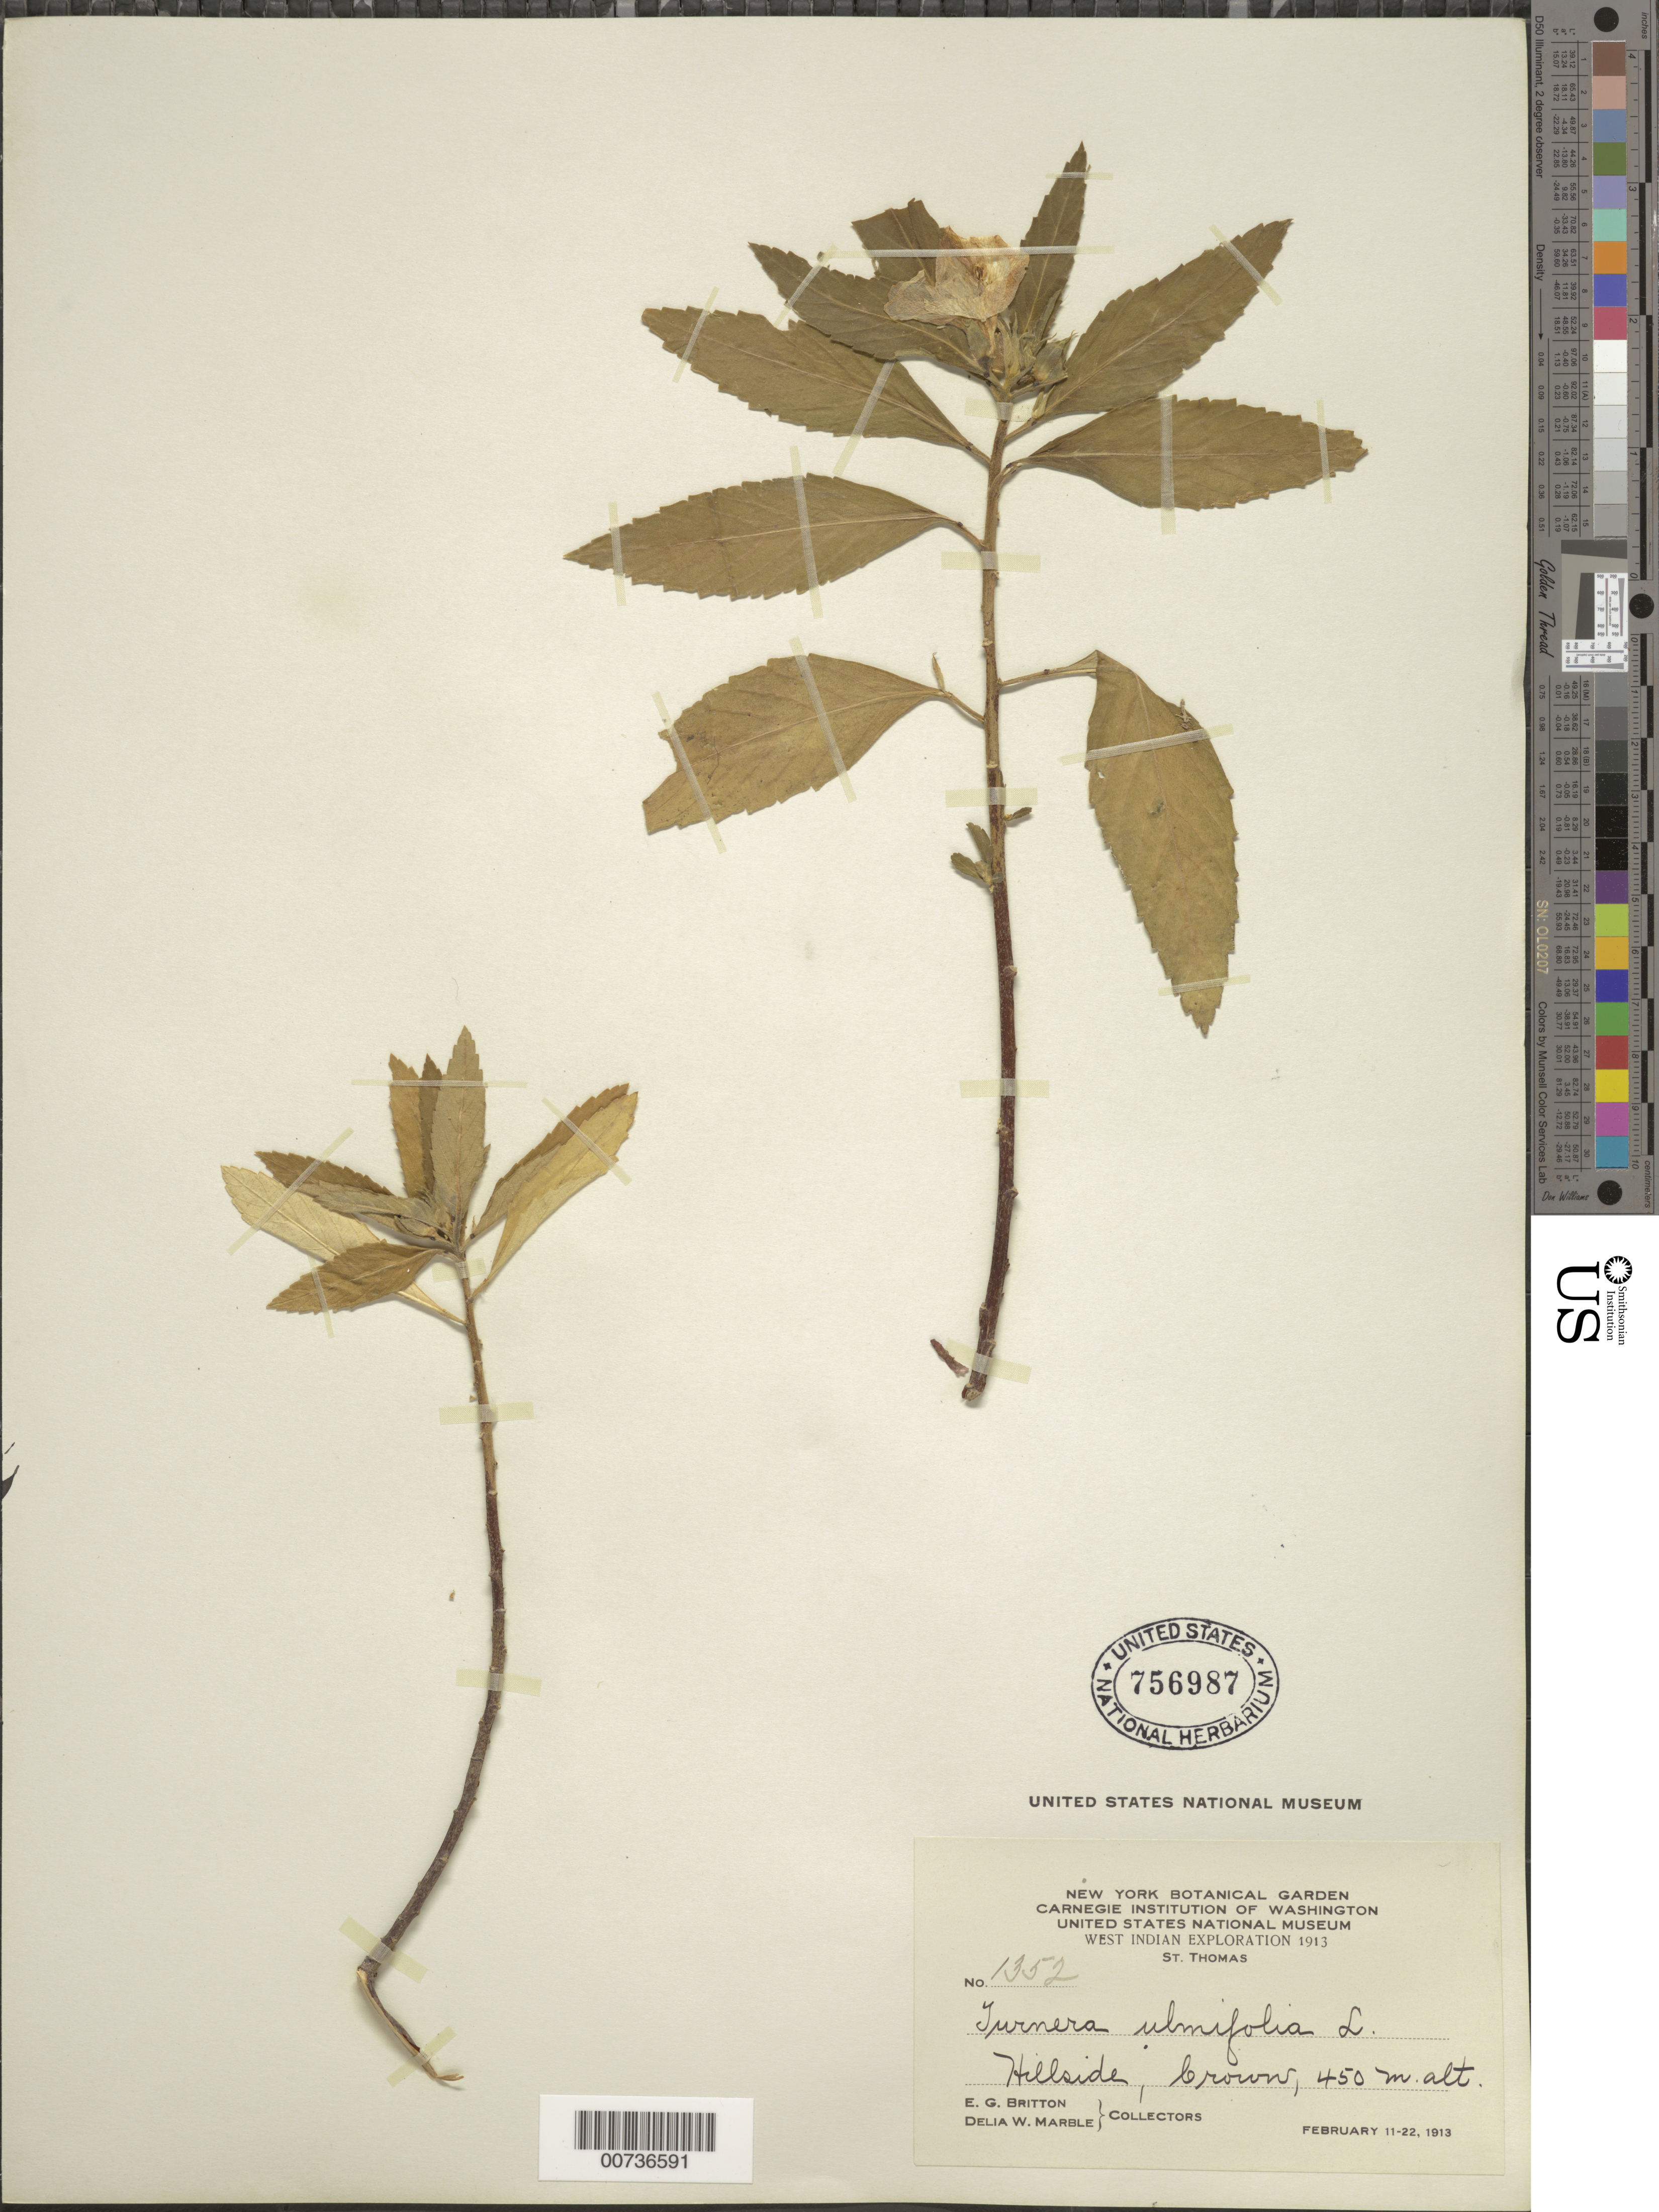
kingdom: Plantae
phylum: Tracheophyta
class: Magnoliopsida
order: Malpighiales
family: Turneraceae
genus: Turnera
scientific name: Turnera ulmifolia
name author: L.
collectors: E. G. Britton & D. W. Marble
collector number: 1352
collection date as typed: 11 Feb 1913 to 22 Feb 1913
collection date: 1913-02-11/1913-02-22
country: U.S. Virgin Islands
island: St. Thomas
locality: Crown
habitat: Hillside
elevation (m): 450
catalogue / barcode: US 756987